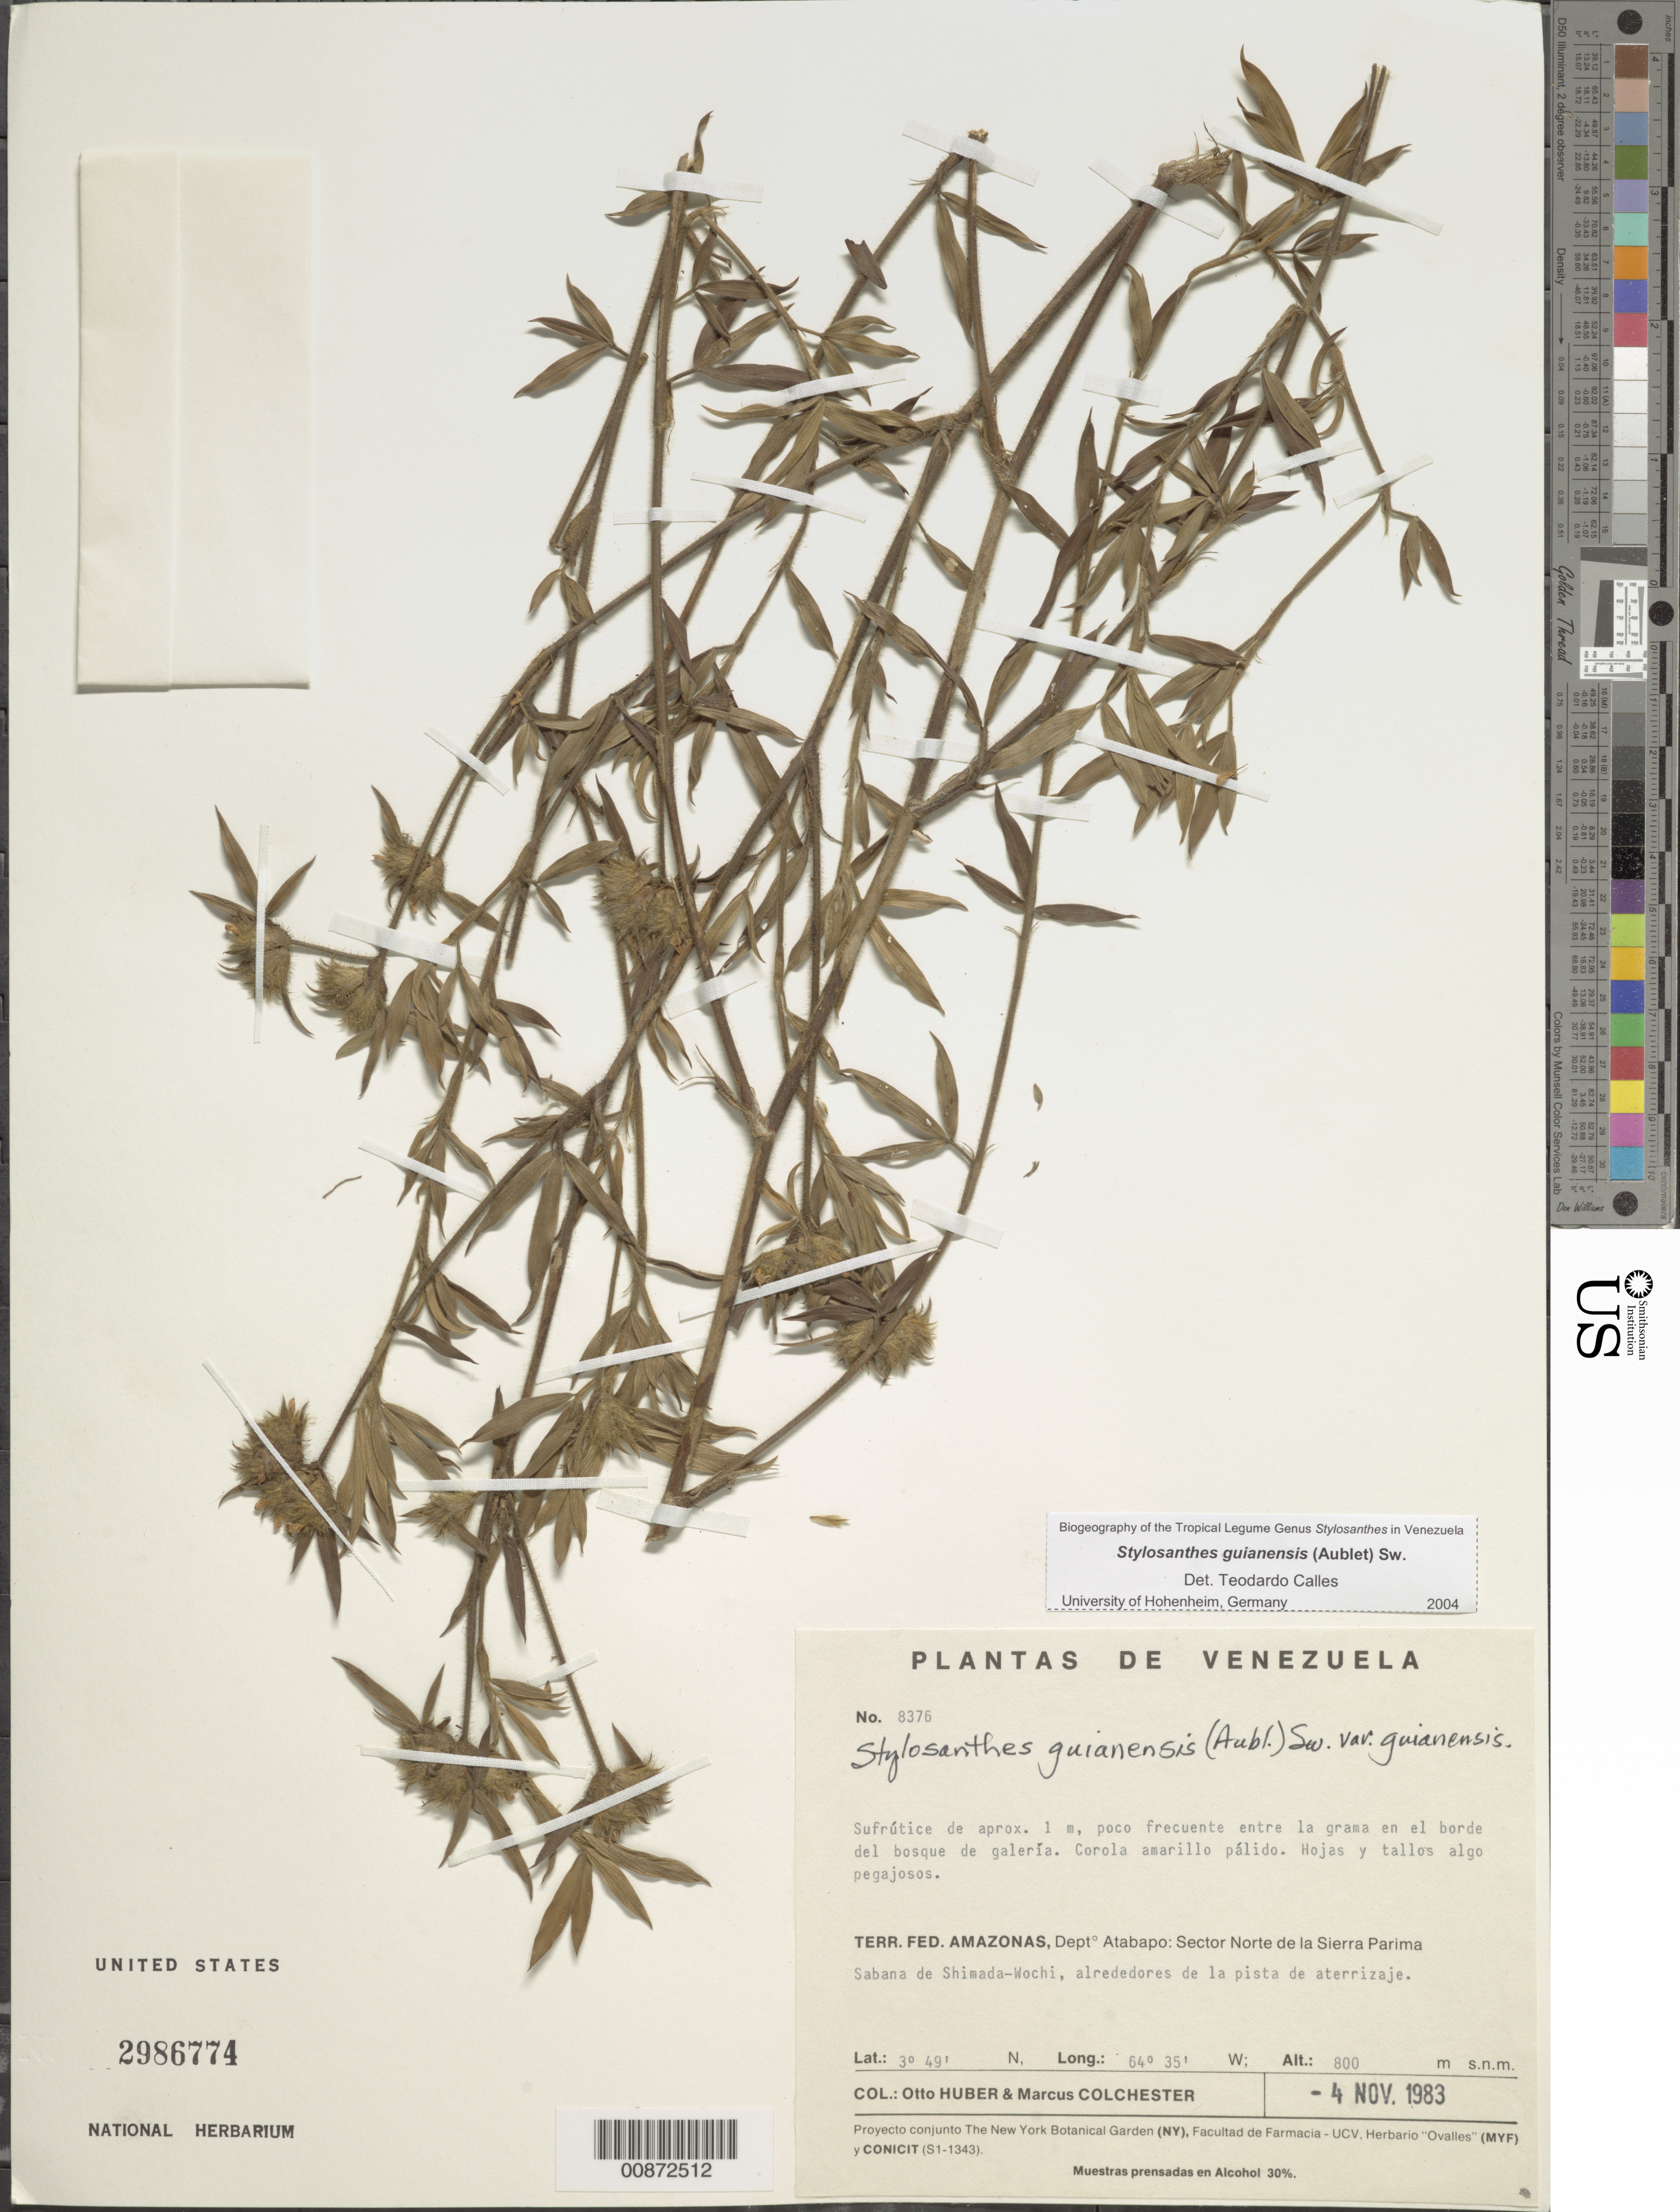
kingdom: Plantae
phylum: Tracheophyta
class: Magnoliopsida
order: Fabales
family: Fabaceae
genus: Stylosanthes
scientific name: Stylosanthes guianensis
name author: (Aubl.) Sw.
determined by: Calles, T.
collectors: O. Huber & M. Colchester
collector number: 8376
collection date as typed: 4-Nov-83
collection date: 1983-11-04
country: Venezuela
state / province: Amazonas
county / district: Atabapo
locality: Sierra Parima, Sector Norte, Sabana de Shimada-Wochi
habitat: Sabana, alrededores de la pista de aterrizaje; entre la grama en el borde del bosque de galeria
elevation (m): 800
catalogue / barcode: US 2986774